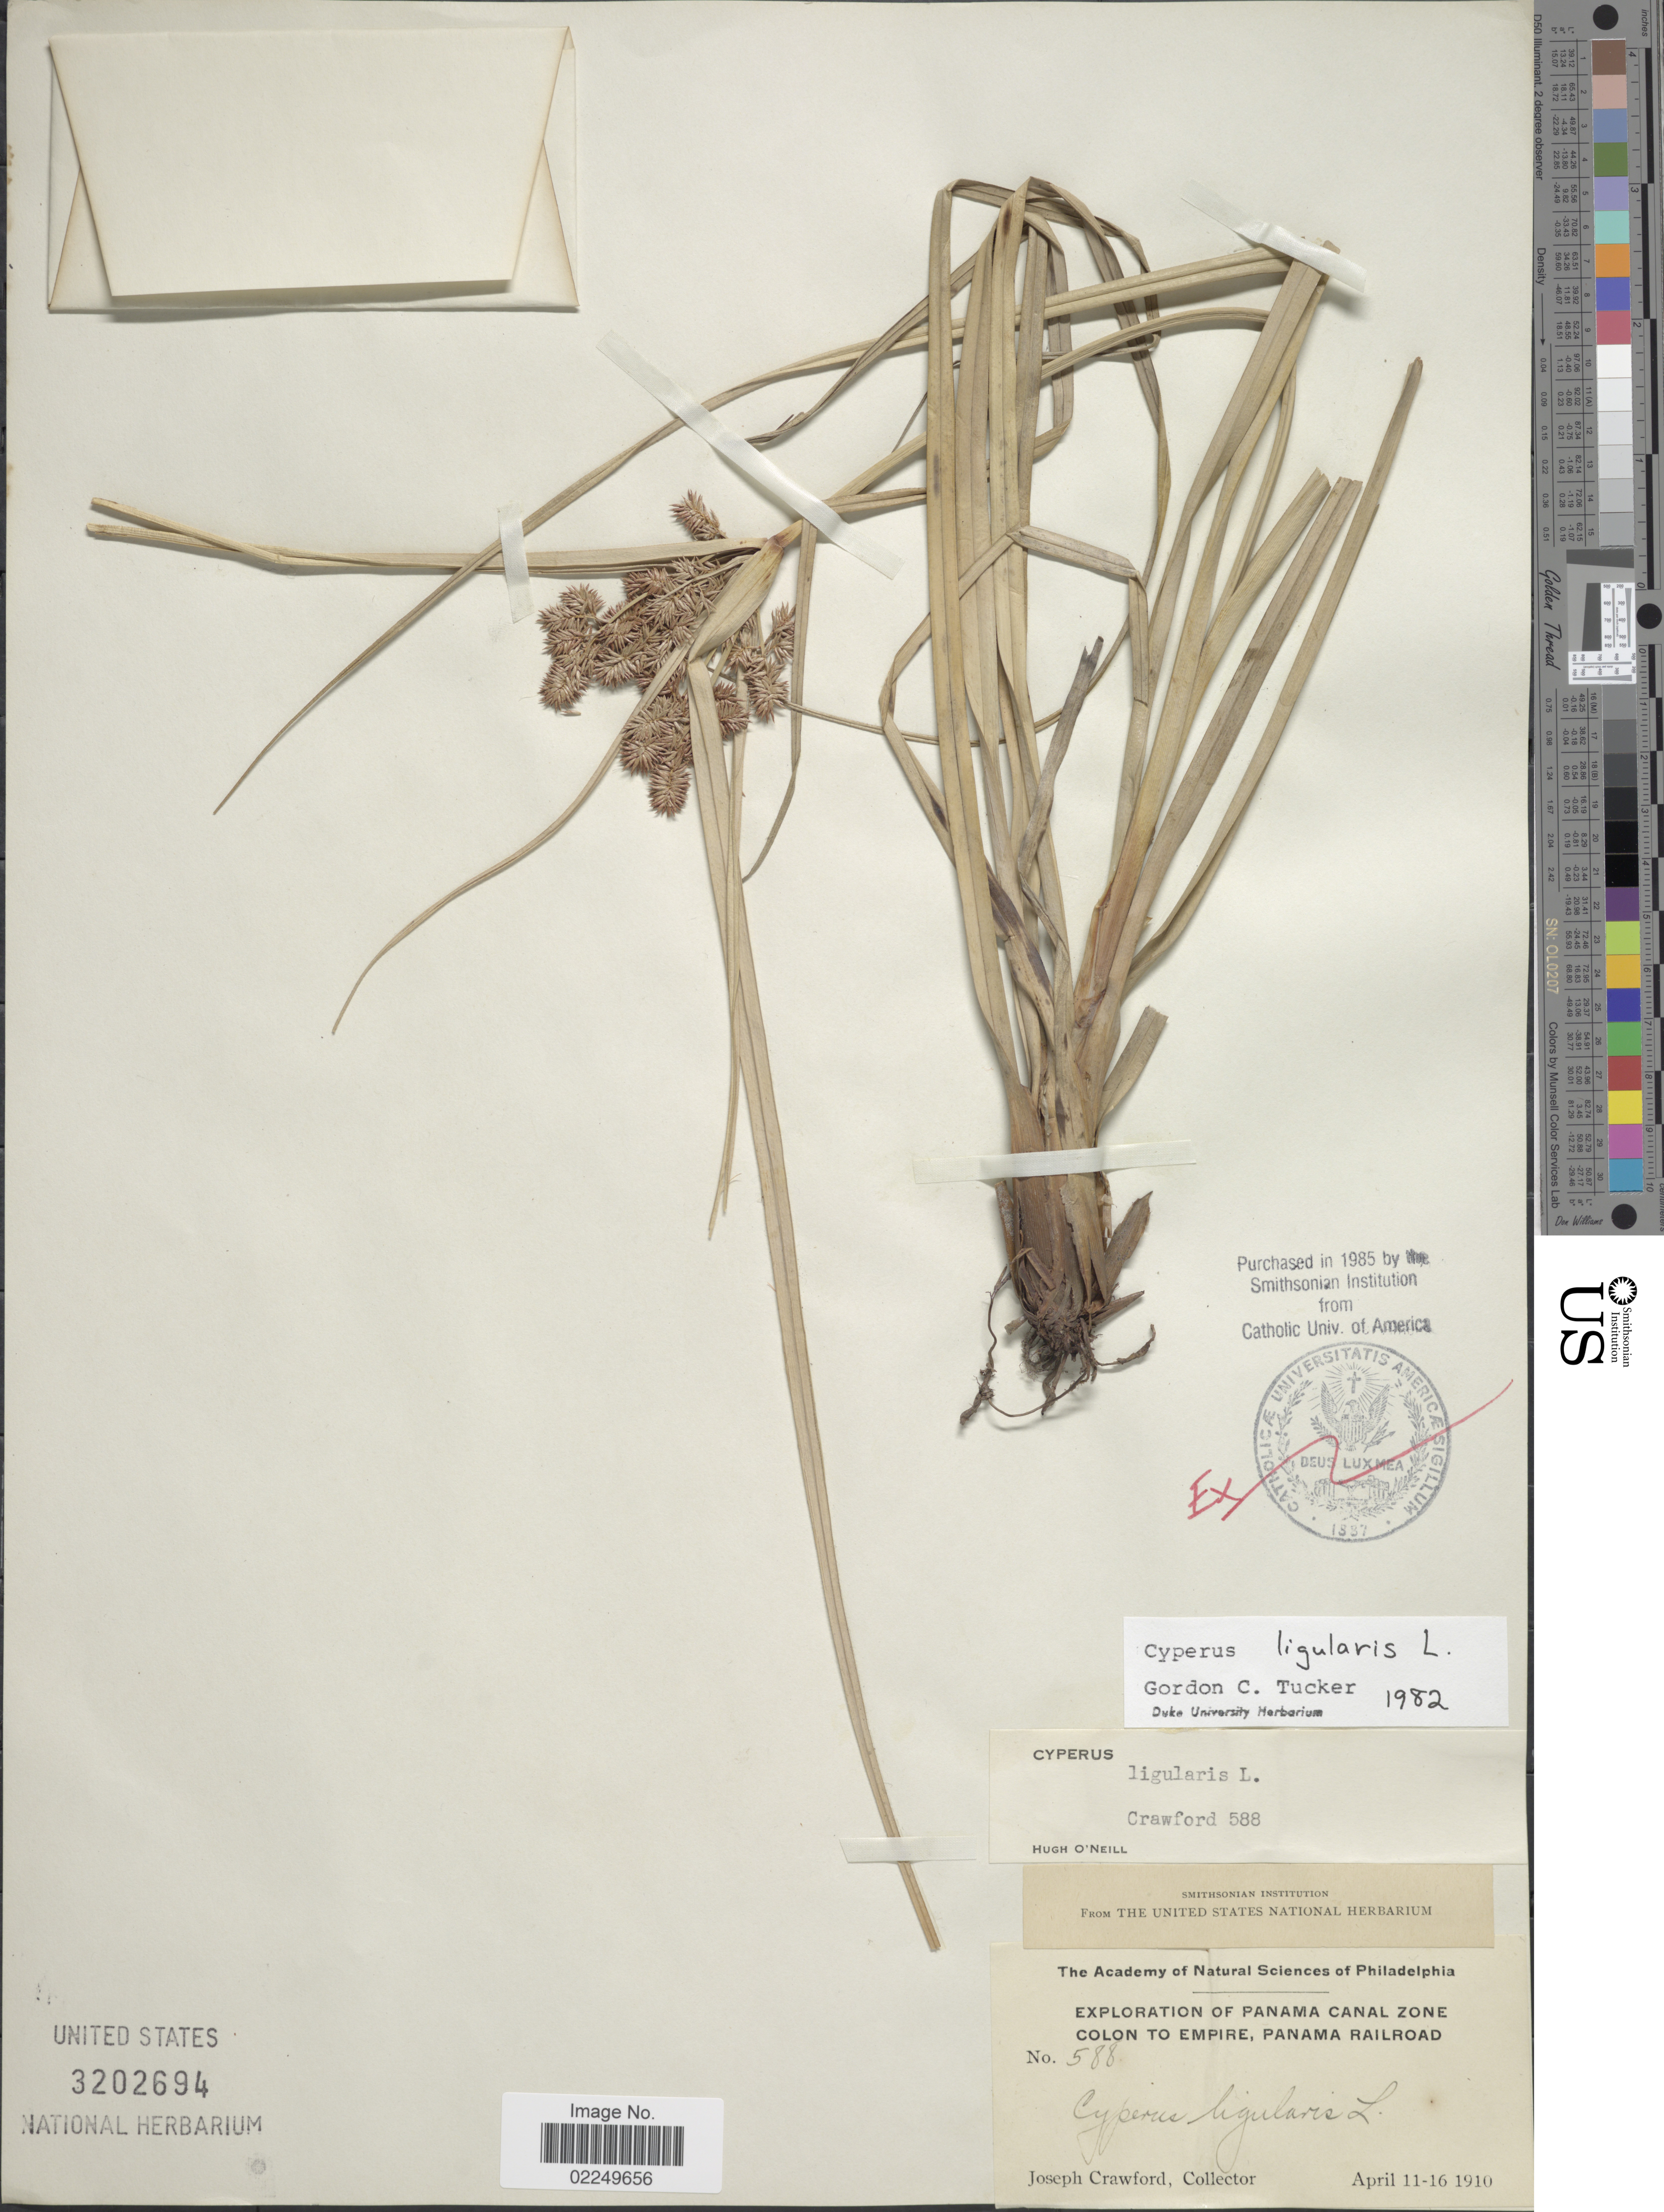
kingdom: Plantae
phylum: Tracheophyta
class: Liliopsida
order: Poales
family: Cyperaceae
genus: Cyperus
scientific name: Cyperus ligularis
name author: L.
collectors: J. Crawford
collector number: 588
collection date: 1910-04-11/1910-04-16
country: Panama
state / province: Colón / Panamá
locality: Panama Canal Zone, Colon to Empire, Panama Railroad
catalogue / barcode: US 3202694